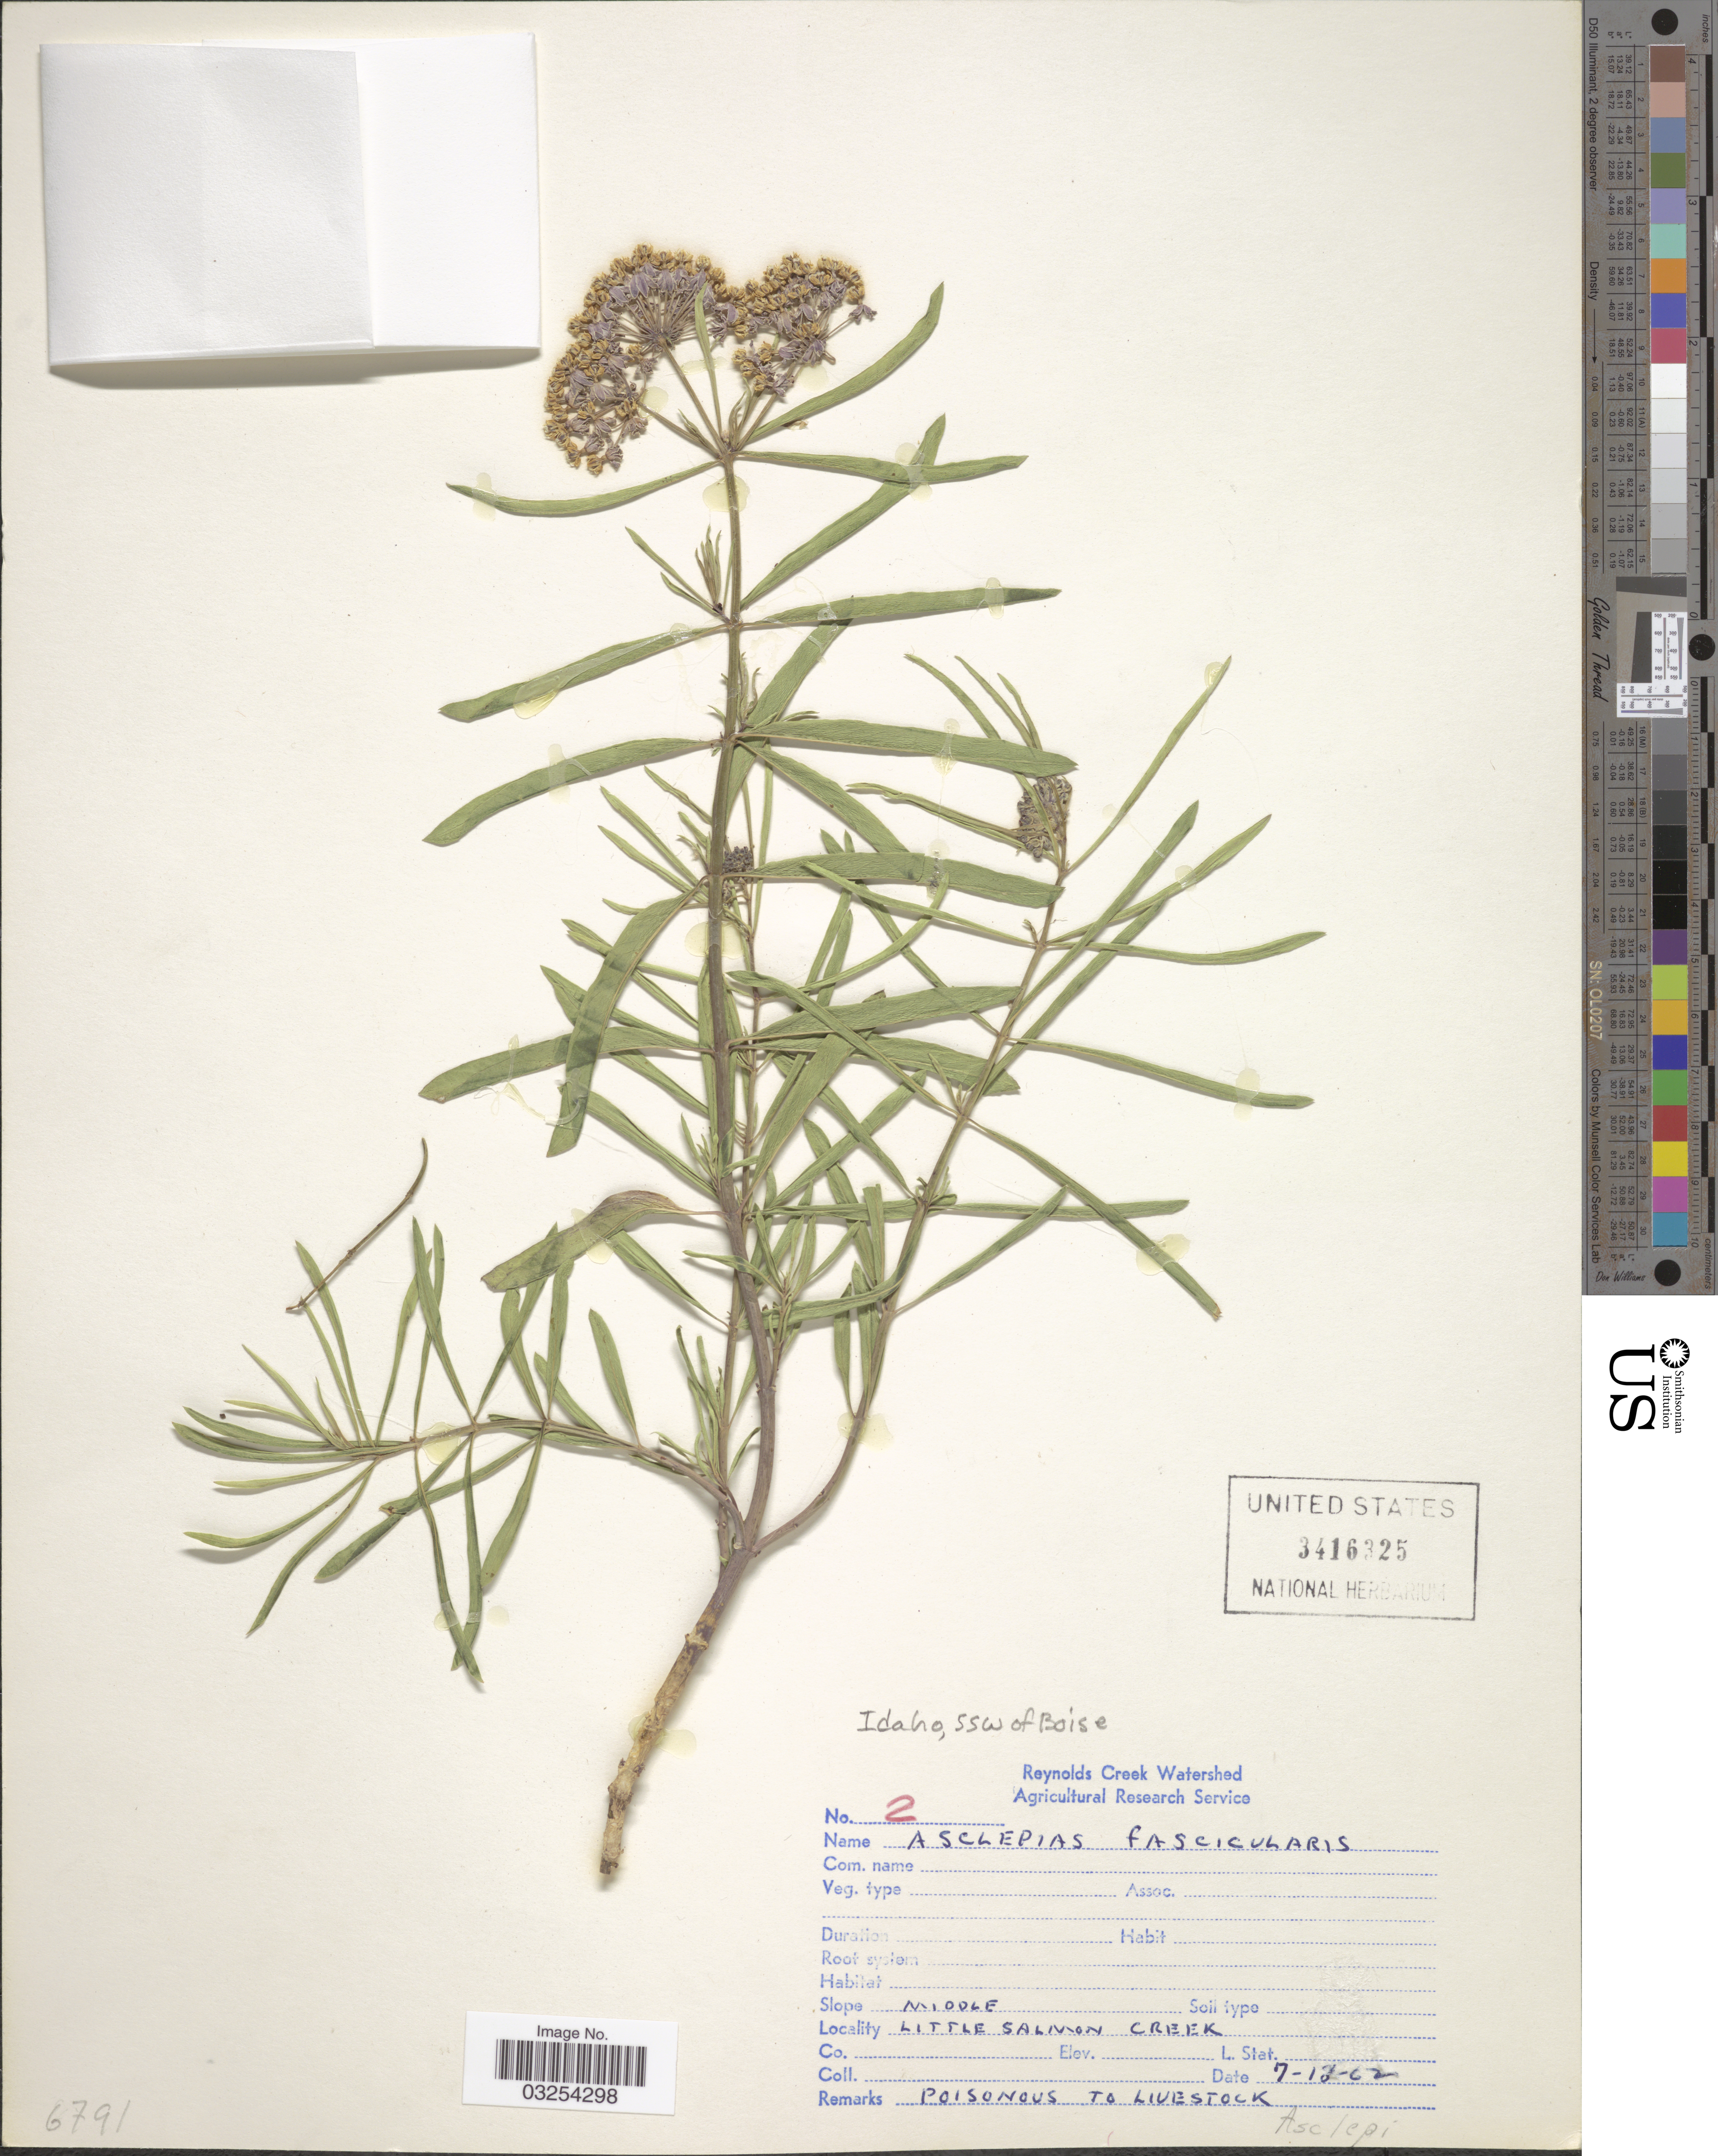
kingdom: Plantae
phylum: Tracheophyta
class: Magnoliopsida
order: Gentianales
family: Apocynaceae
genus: Asclepias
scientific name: Asclepias fascicularis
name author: Decne.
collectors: Agricultural Research Service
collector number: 2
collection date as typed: Transcribed d/m/y: 18/7/62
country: United States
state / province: Idaho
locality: SSW of Boise. Little Salmon Creek.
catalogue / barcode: US 3416325